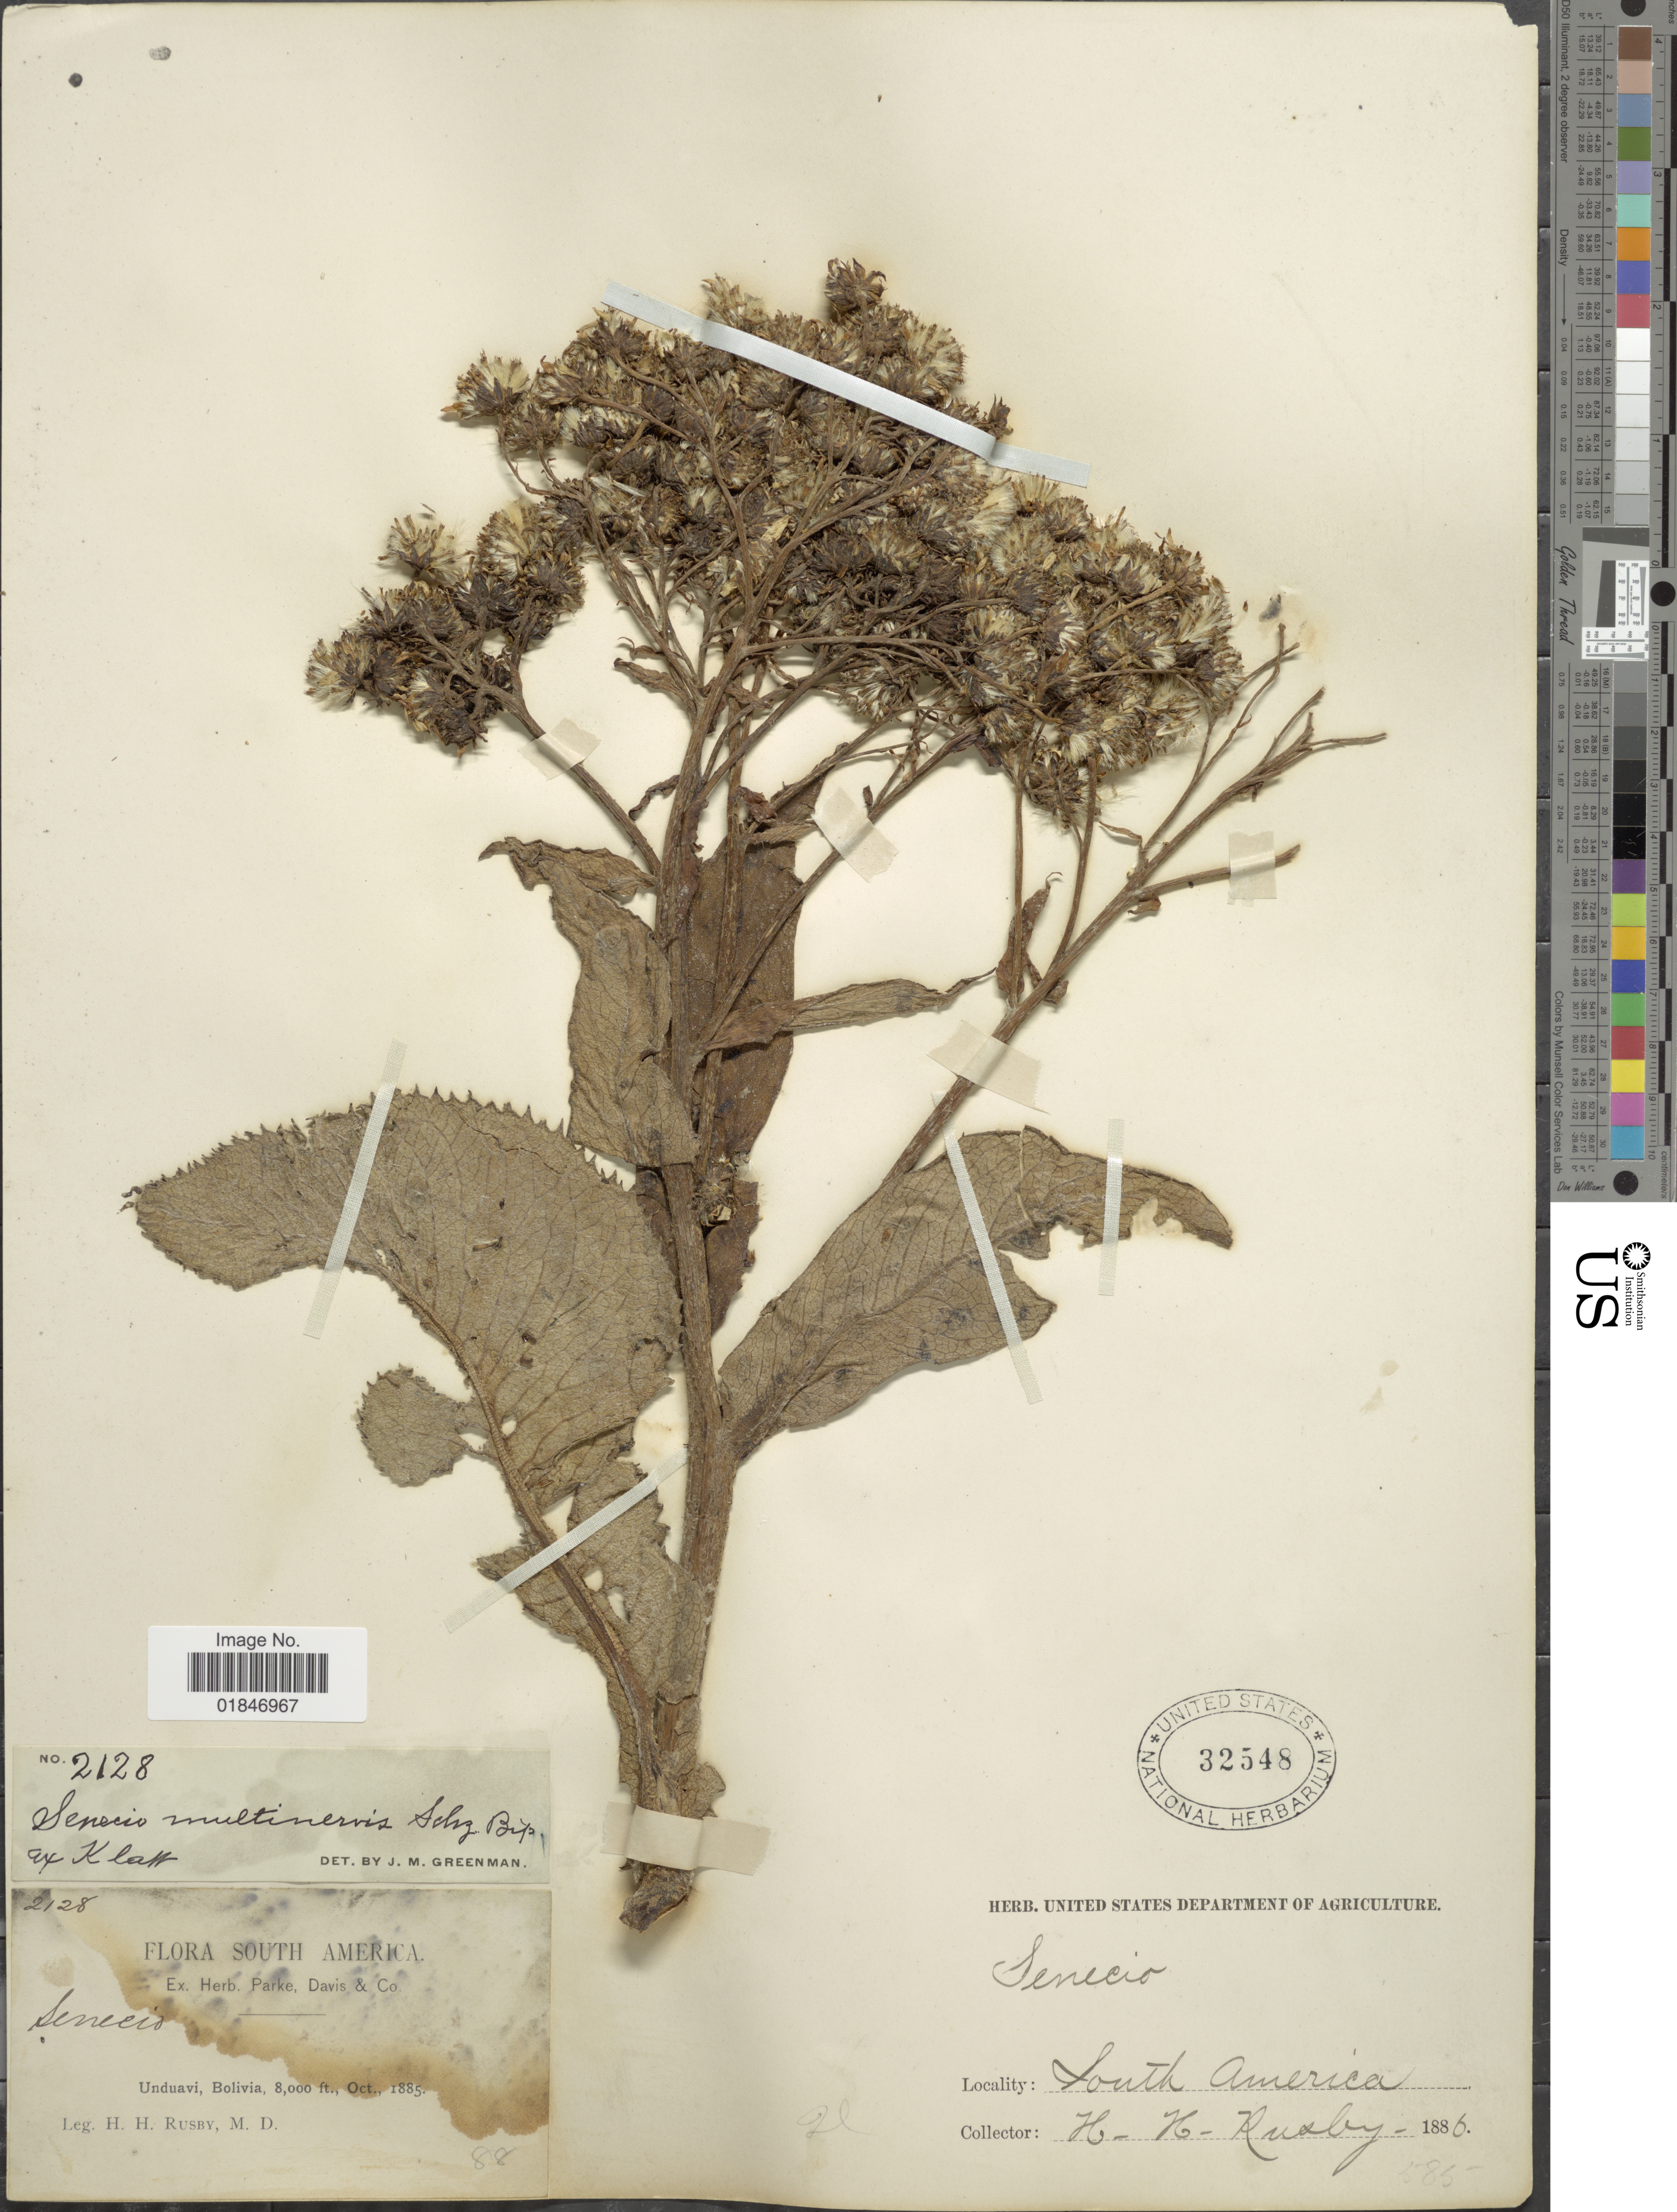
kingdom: Plantae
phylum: Tracheophyta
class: Magnoliopsida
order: Asterales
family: Asteraceae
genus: Dendrophorbium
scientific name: Dendrophorbium multinerve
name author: (Sch. Bip. ex Klatt) C. Jeffrey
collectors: H. H. Rusby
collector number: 2128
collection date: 1885-10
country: Bolivia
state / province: La Paz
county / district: Nor Yungas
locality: Unduavi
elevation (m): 2438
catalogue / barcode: US 32548